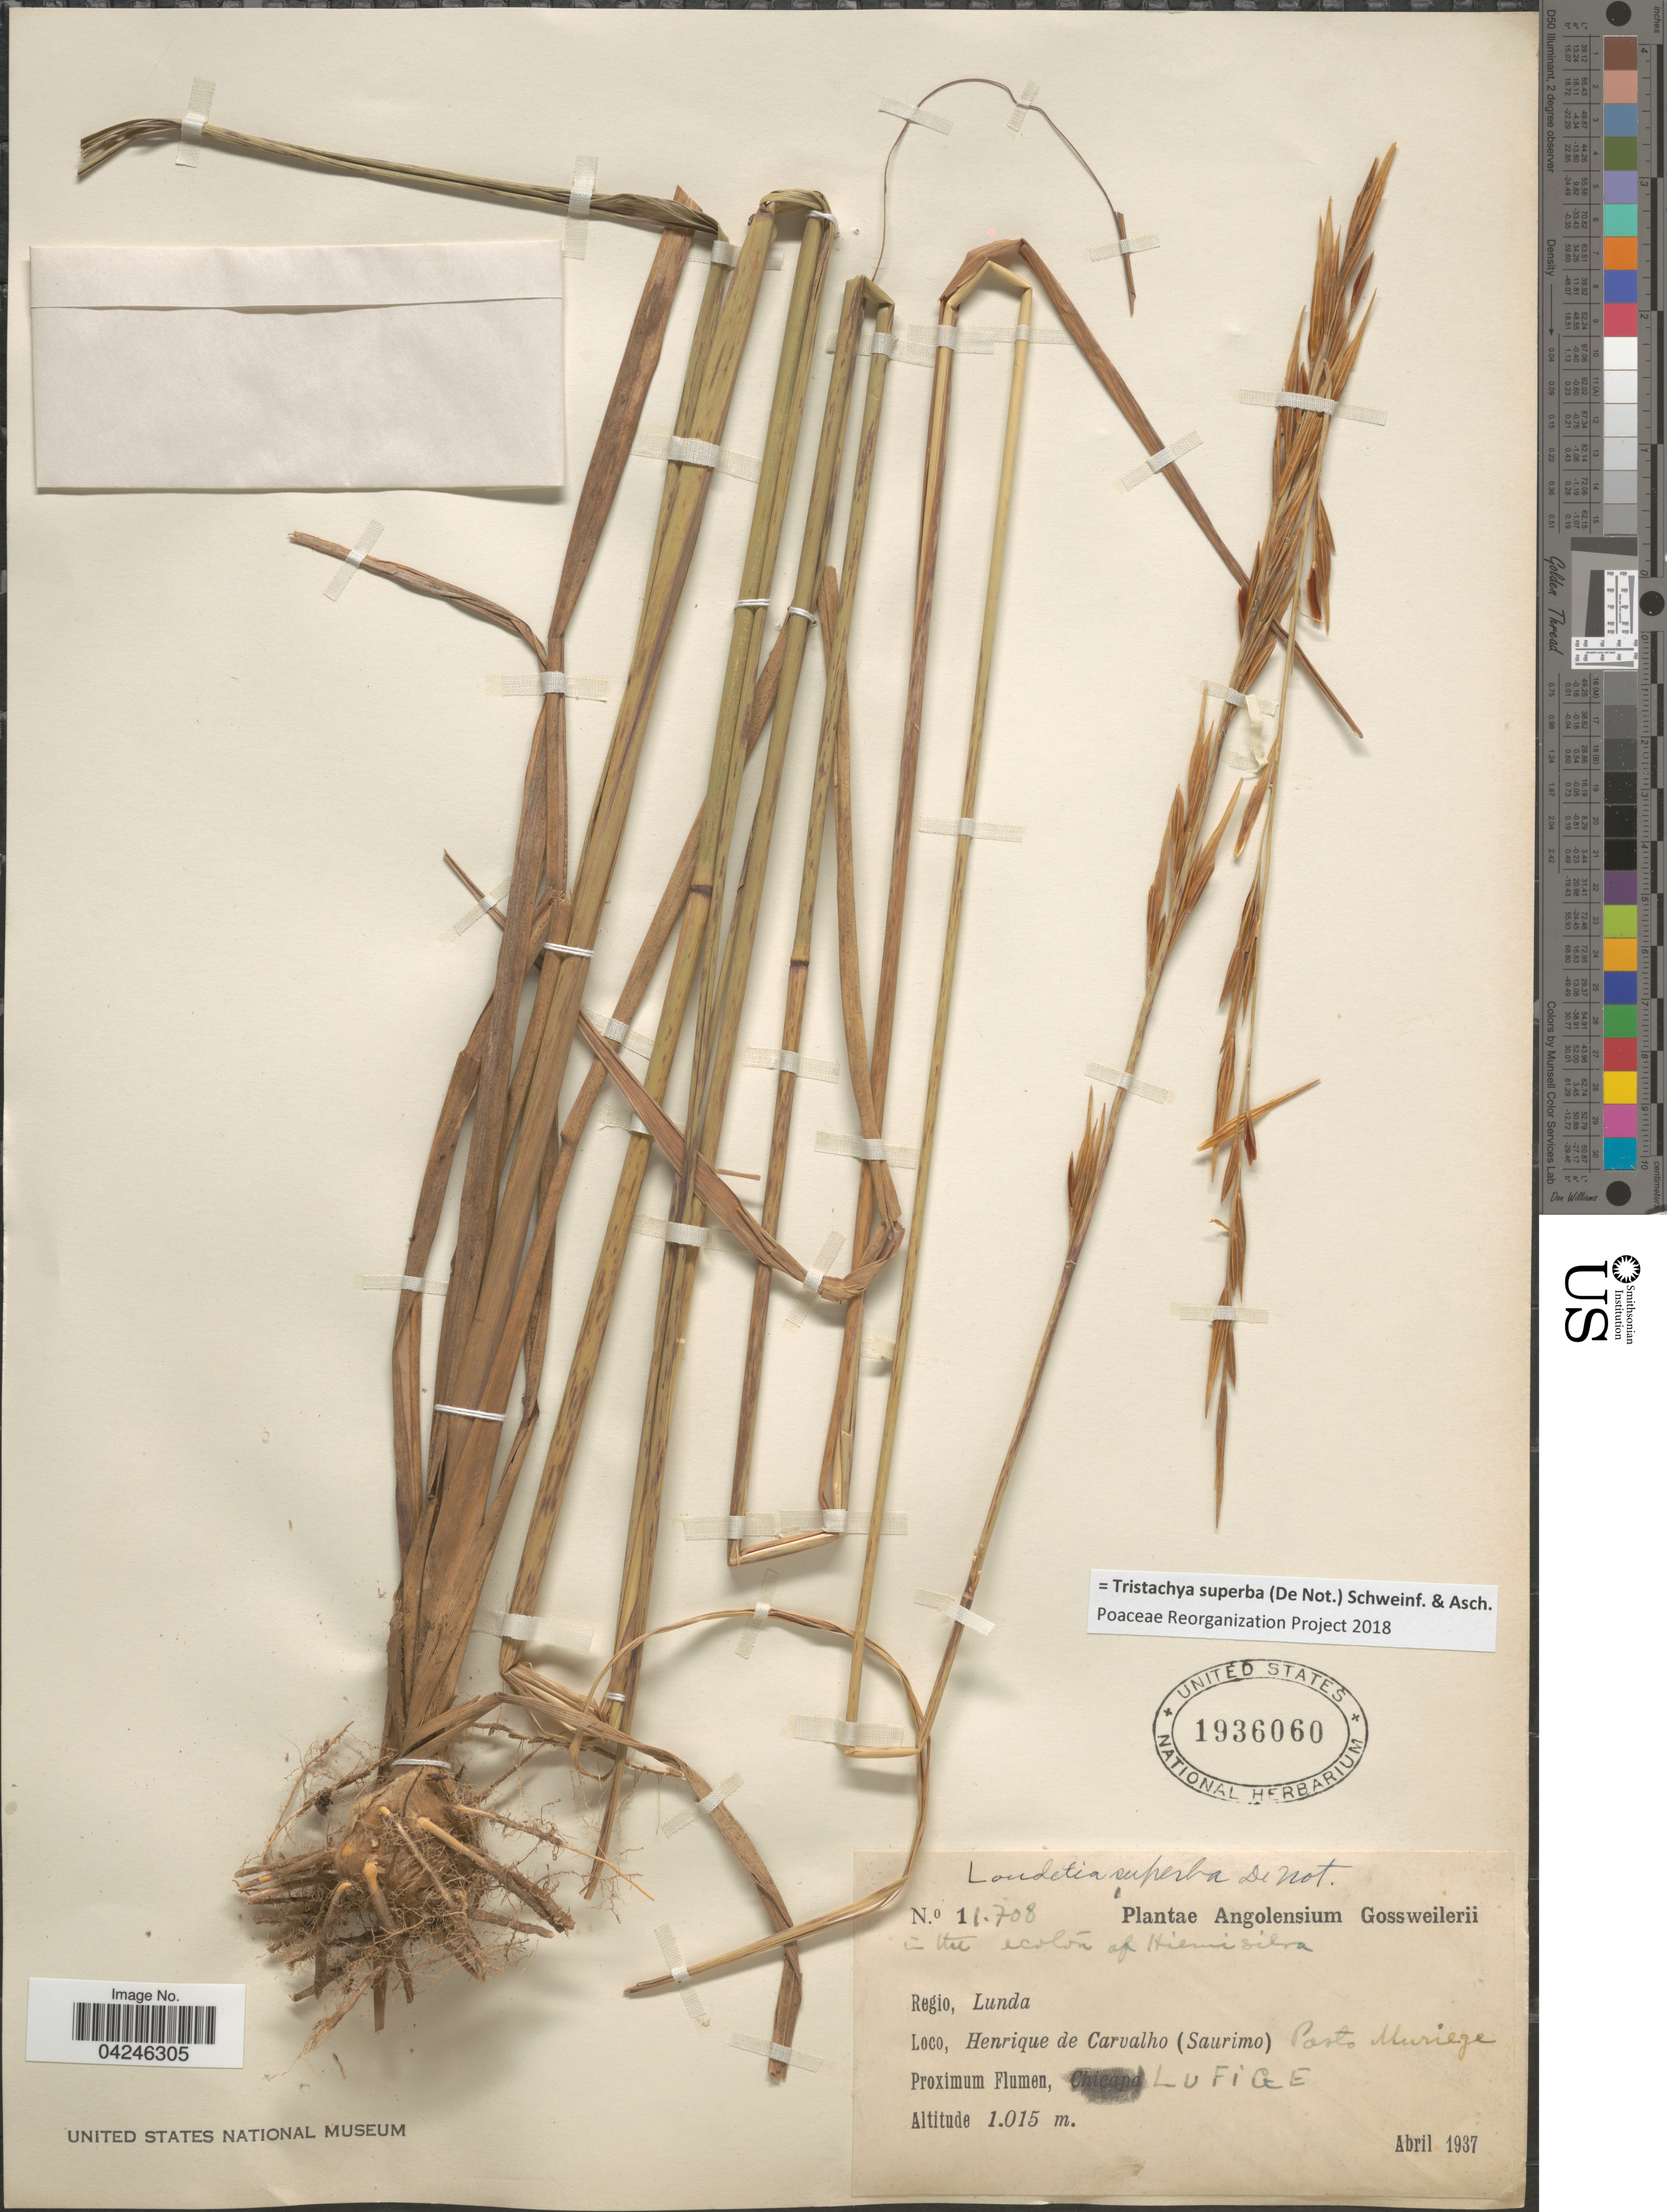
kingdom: Plantae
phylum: Tracheophyta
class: Liliopsida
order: Poales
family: Poaceae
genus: Tristachya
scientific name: Tristachya superba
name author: (De Not.) Schweinf. & Asch.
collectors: -. Gossweiler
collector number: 11708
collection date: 1937-04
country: Angola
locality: Angolensium. Regio, Lunda. Henrique de Carvalho (Saurimo) Pasto Muriege. Proximum Flumen, Lufige.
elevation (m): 1015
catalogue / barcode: US 1936060